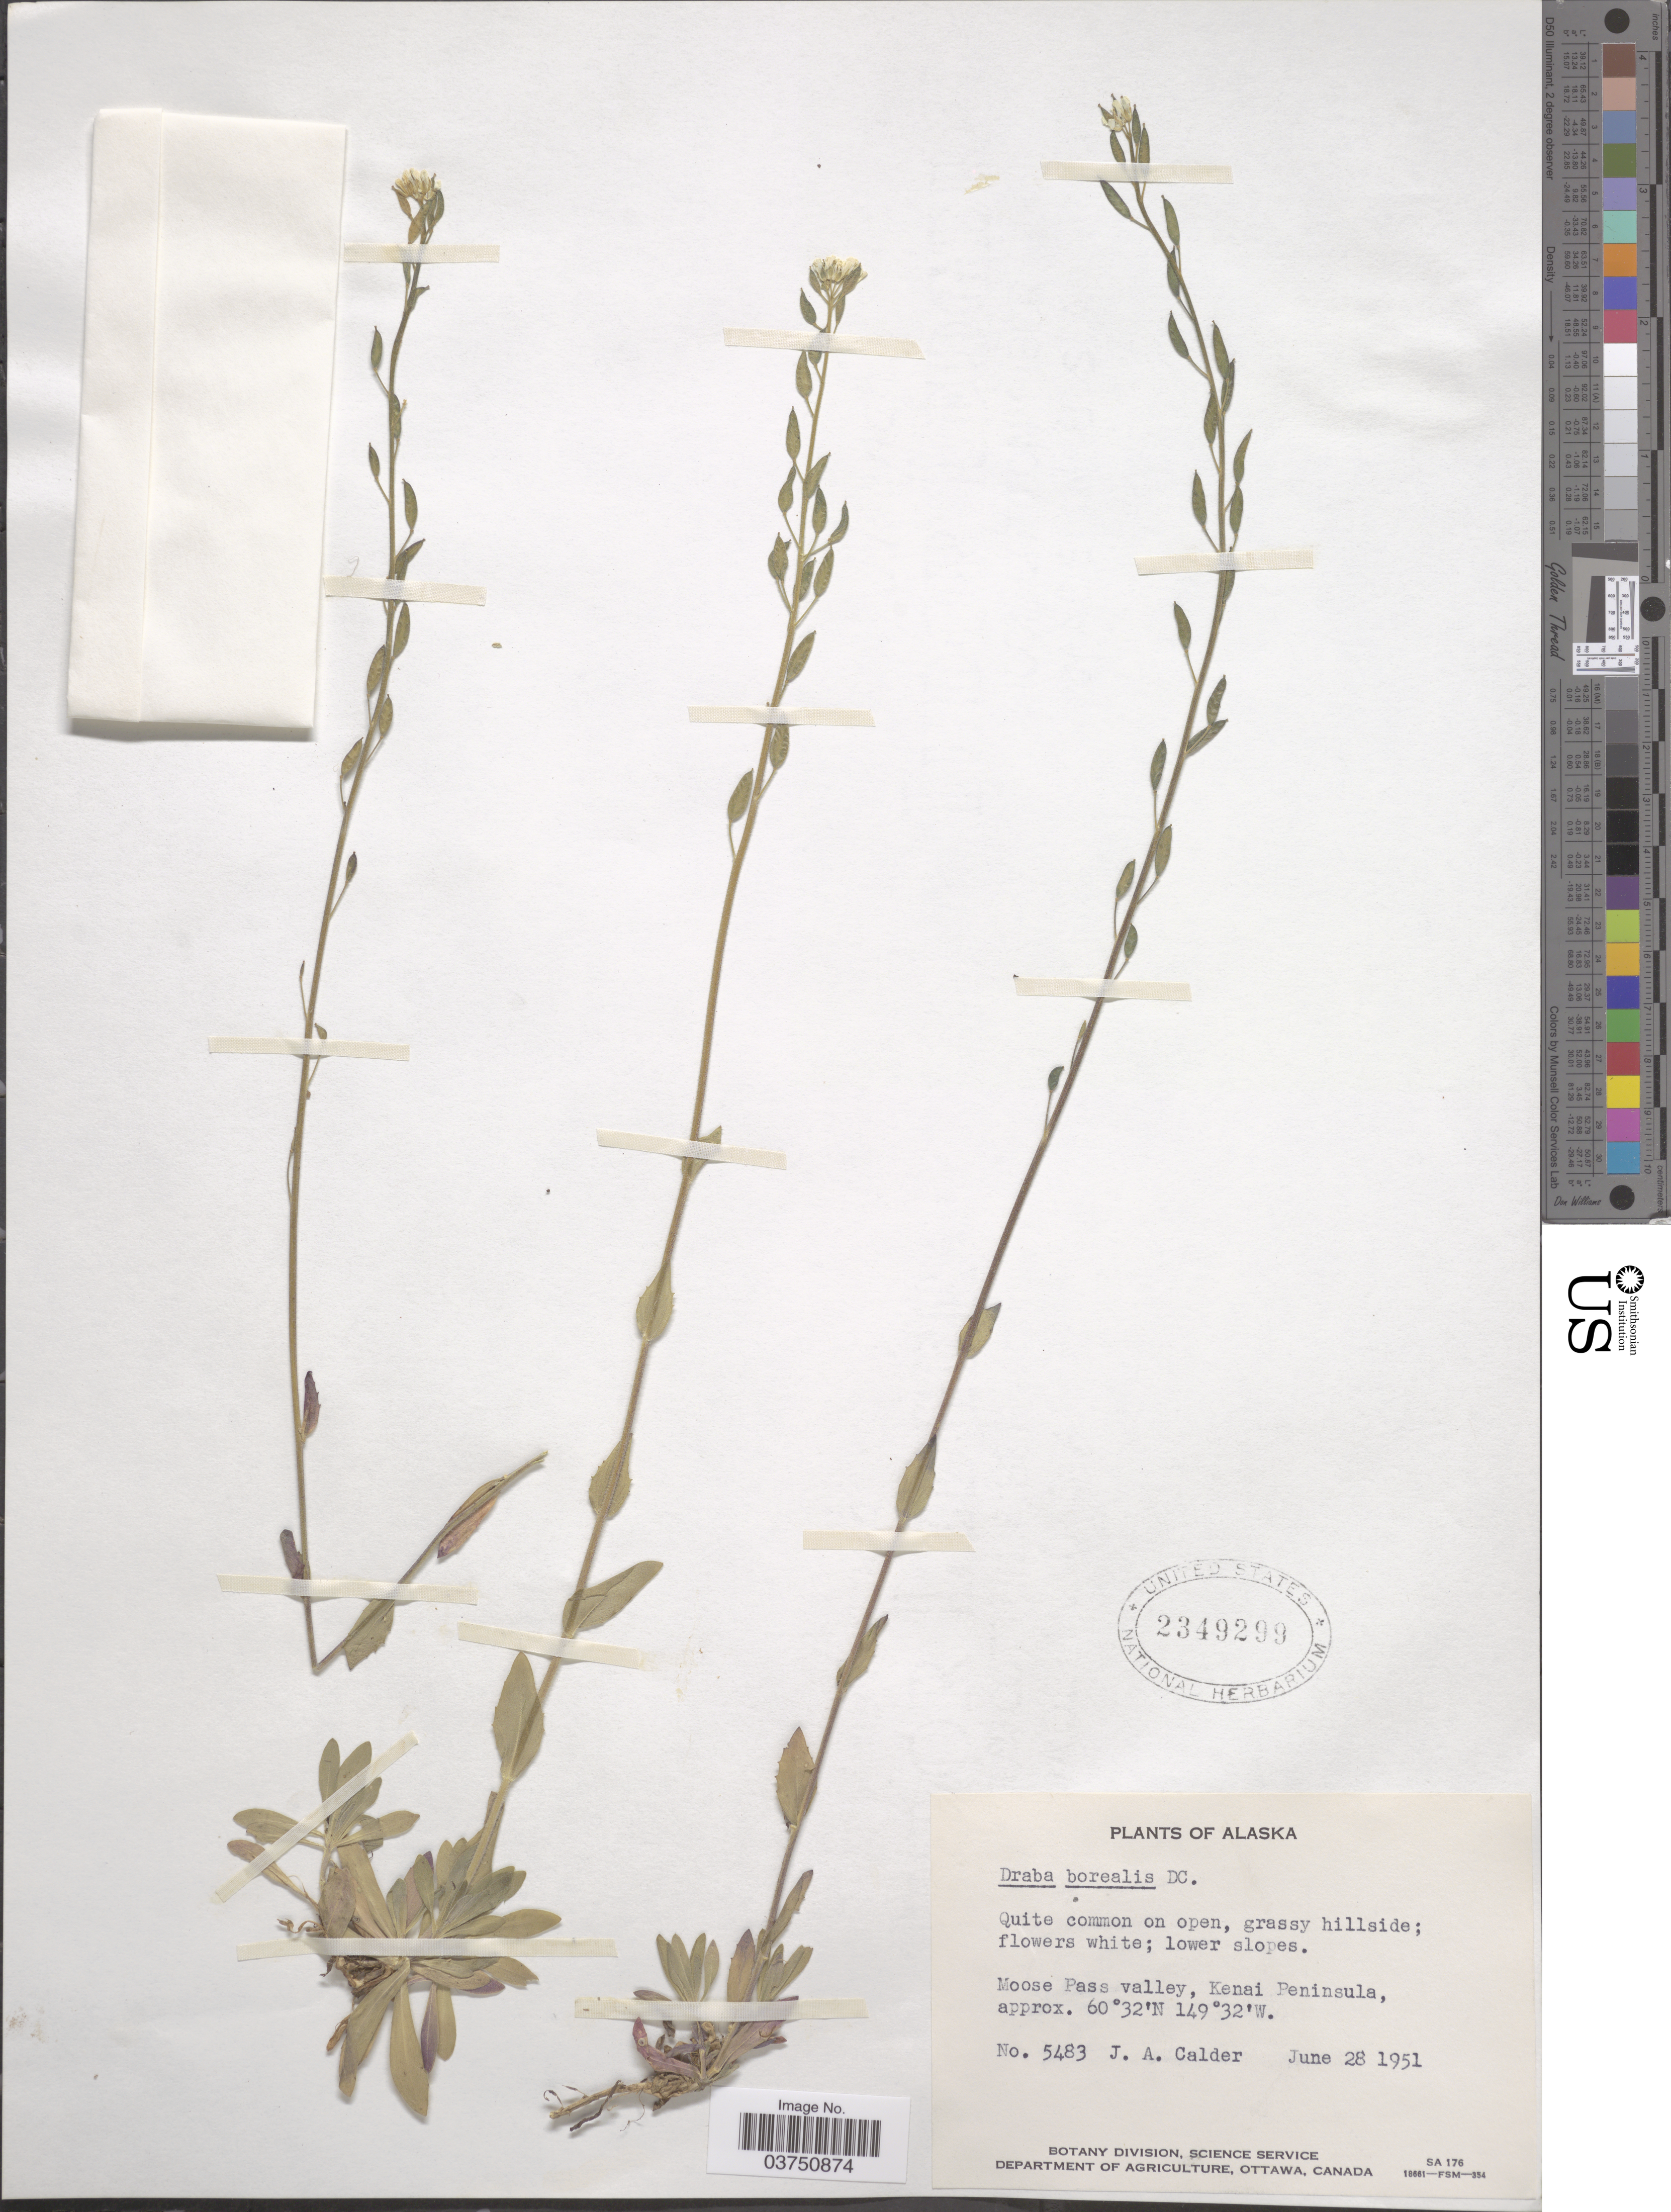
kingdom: Plantae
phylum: Tracheophyta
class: Magnoliopsida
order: Brassicales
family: Brassicaceae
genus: Draba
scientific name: Draba borealis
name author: DC.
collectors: J. A. Calder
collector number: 5483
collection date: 1951-06-28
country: United States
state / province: Alaska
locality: Moose Pass valley, Kenai Peninsula.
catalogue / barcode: US 2349299